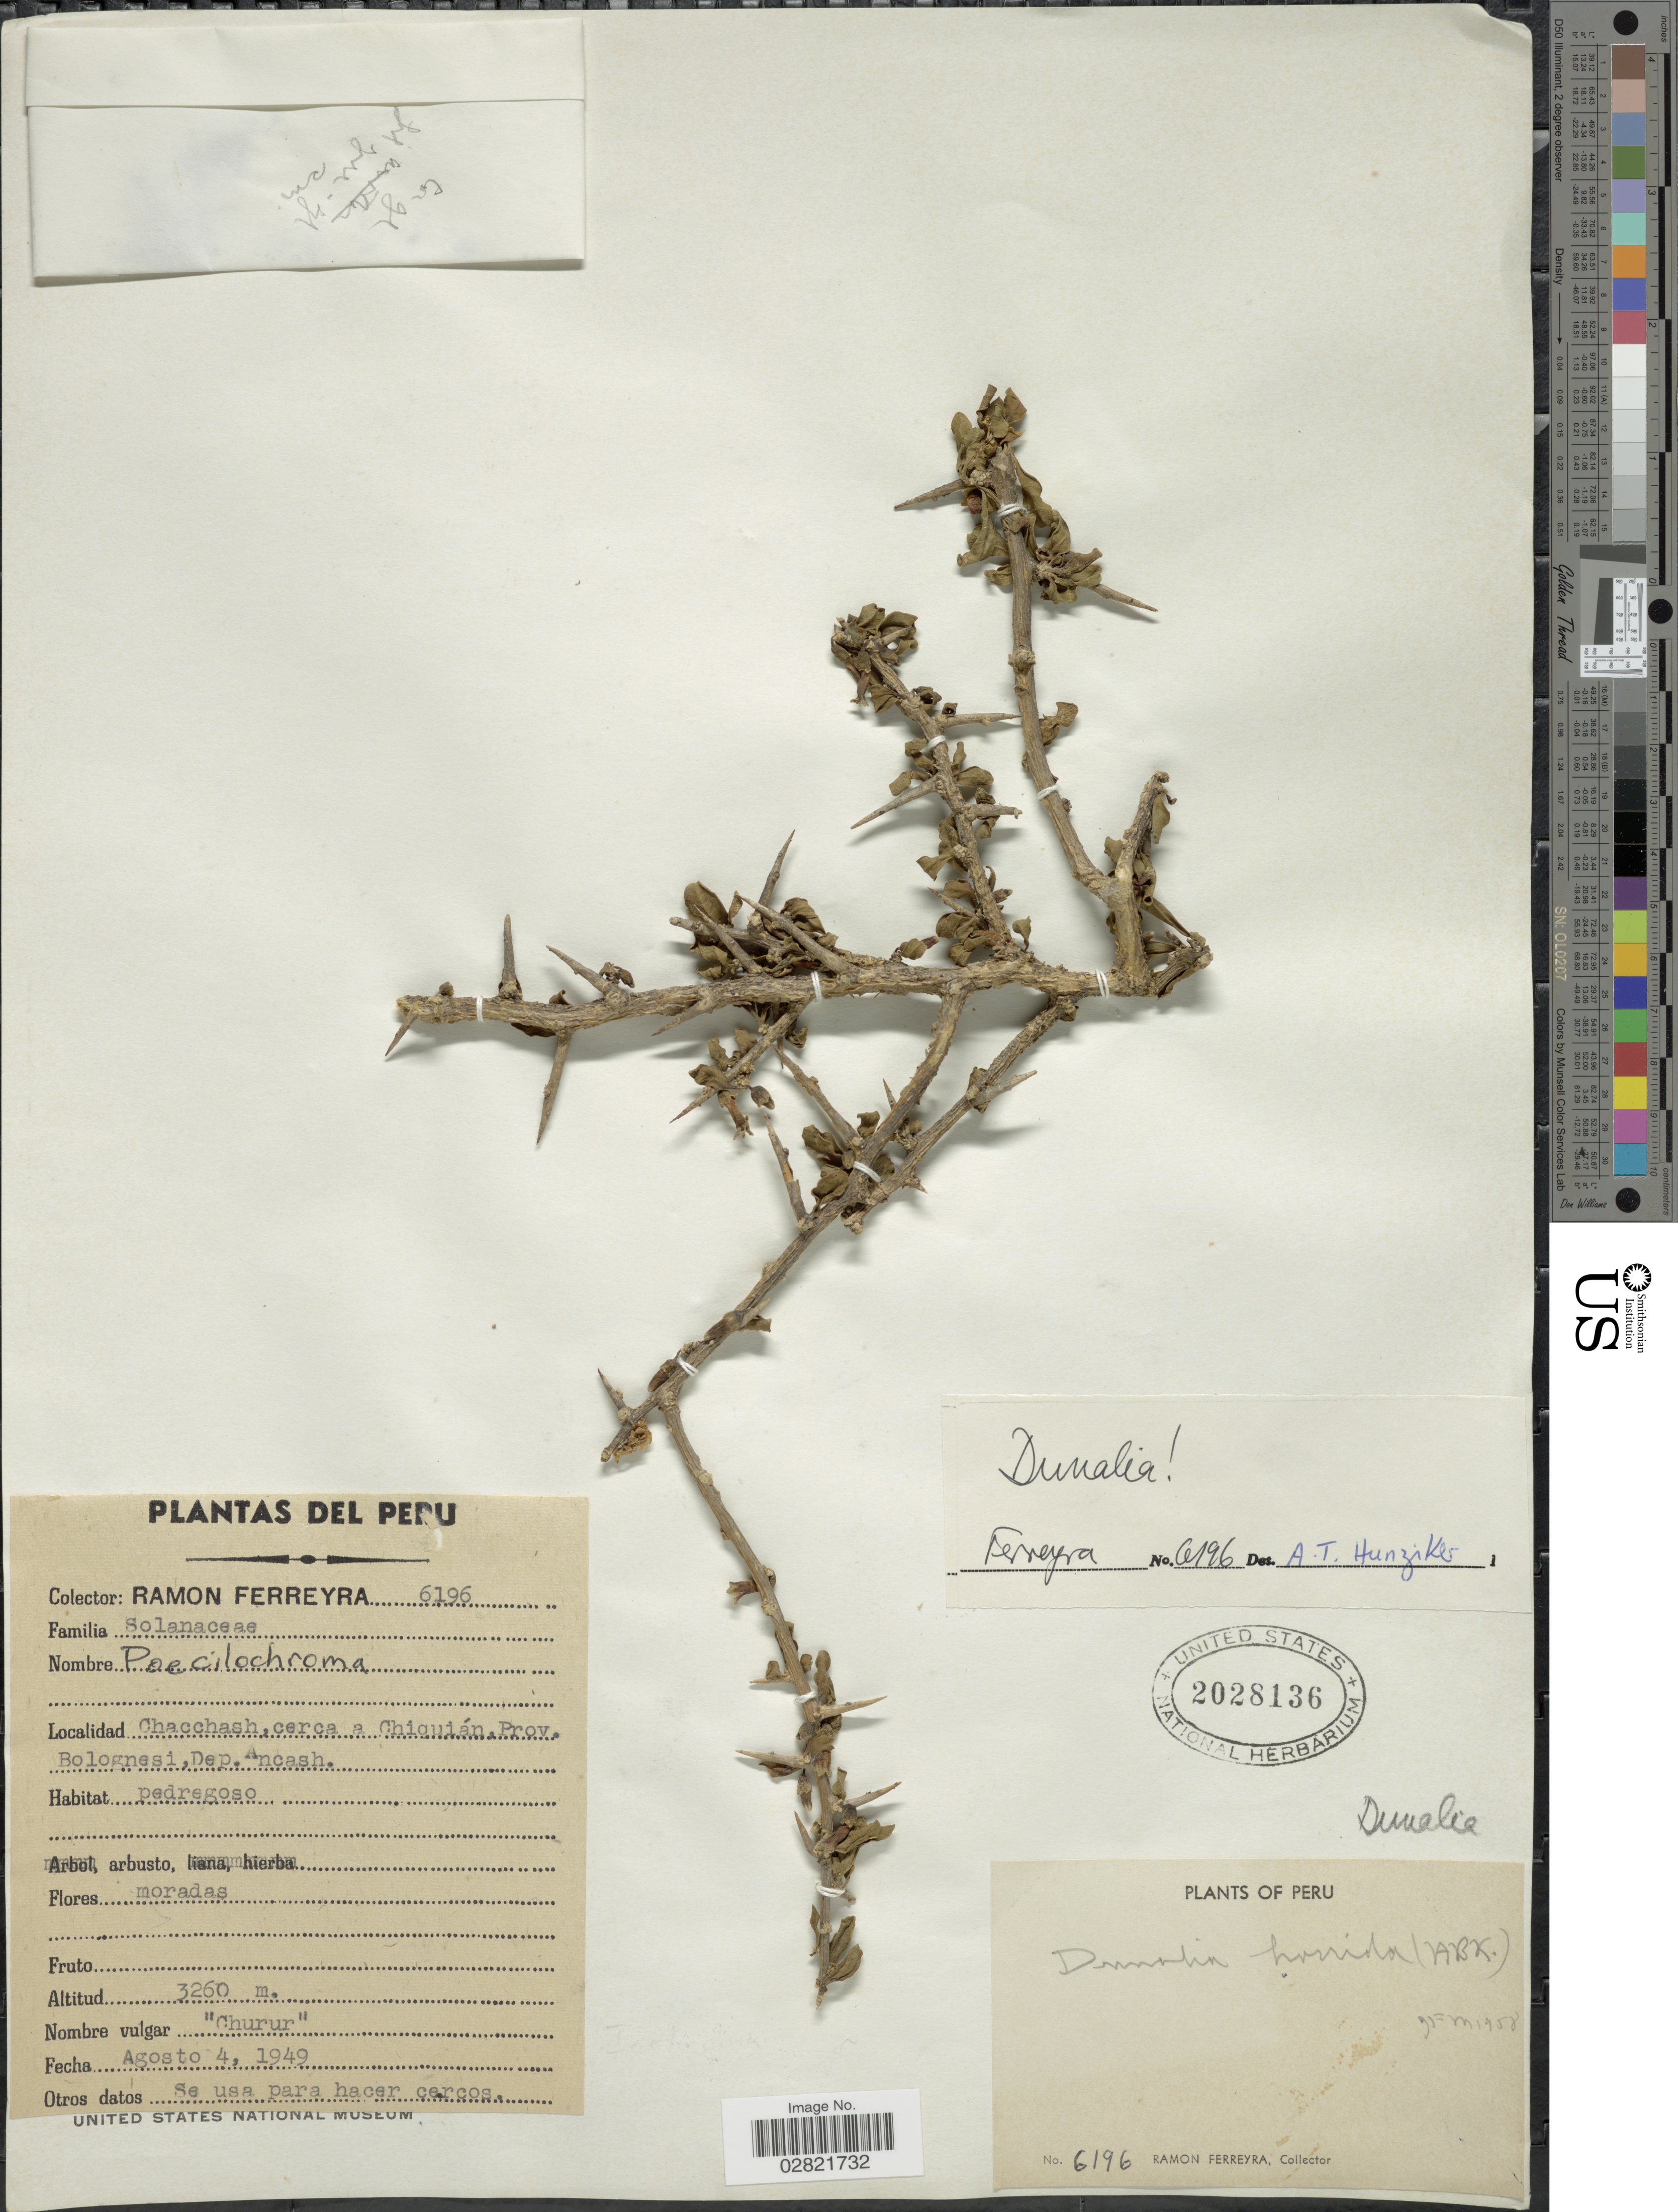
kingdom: Plantae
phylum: Tracheophyta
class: Magnoliopsida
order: Solanales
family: Solanaceae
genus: Dunalia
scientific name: Dunalia sp.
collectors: R. A. Ferreyra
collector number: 6196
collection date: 1949-08-04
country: Peru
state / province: Ancash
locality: Chacchash, cerca a Chiquián. Prov. Bolognesi, Dep. Ancash.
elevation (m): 3260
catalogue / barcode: US 2028136